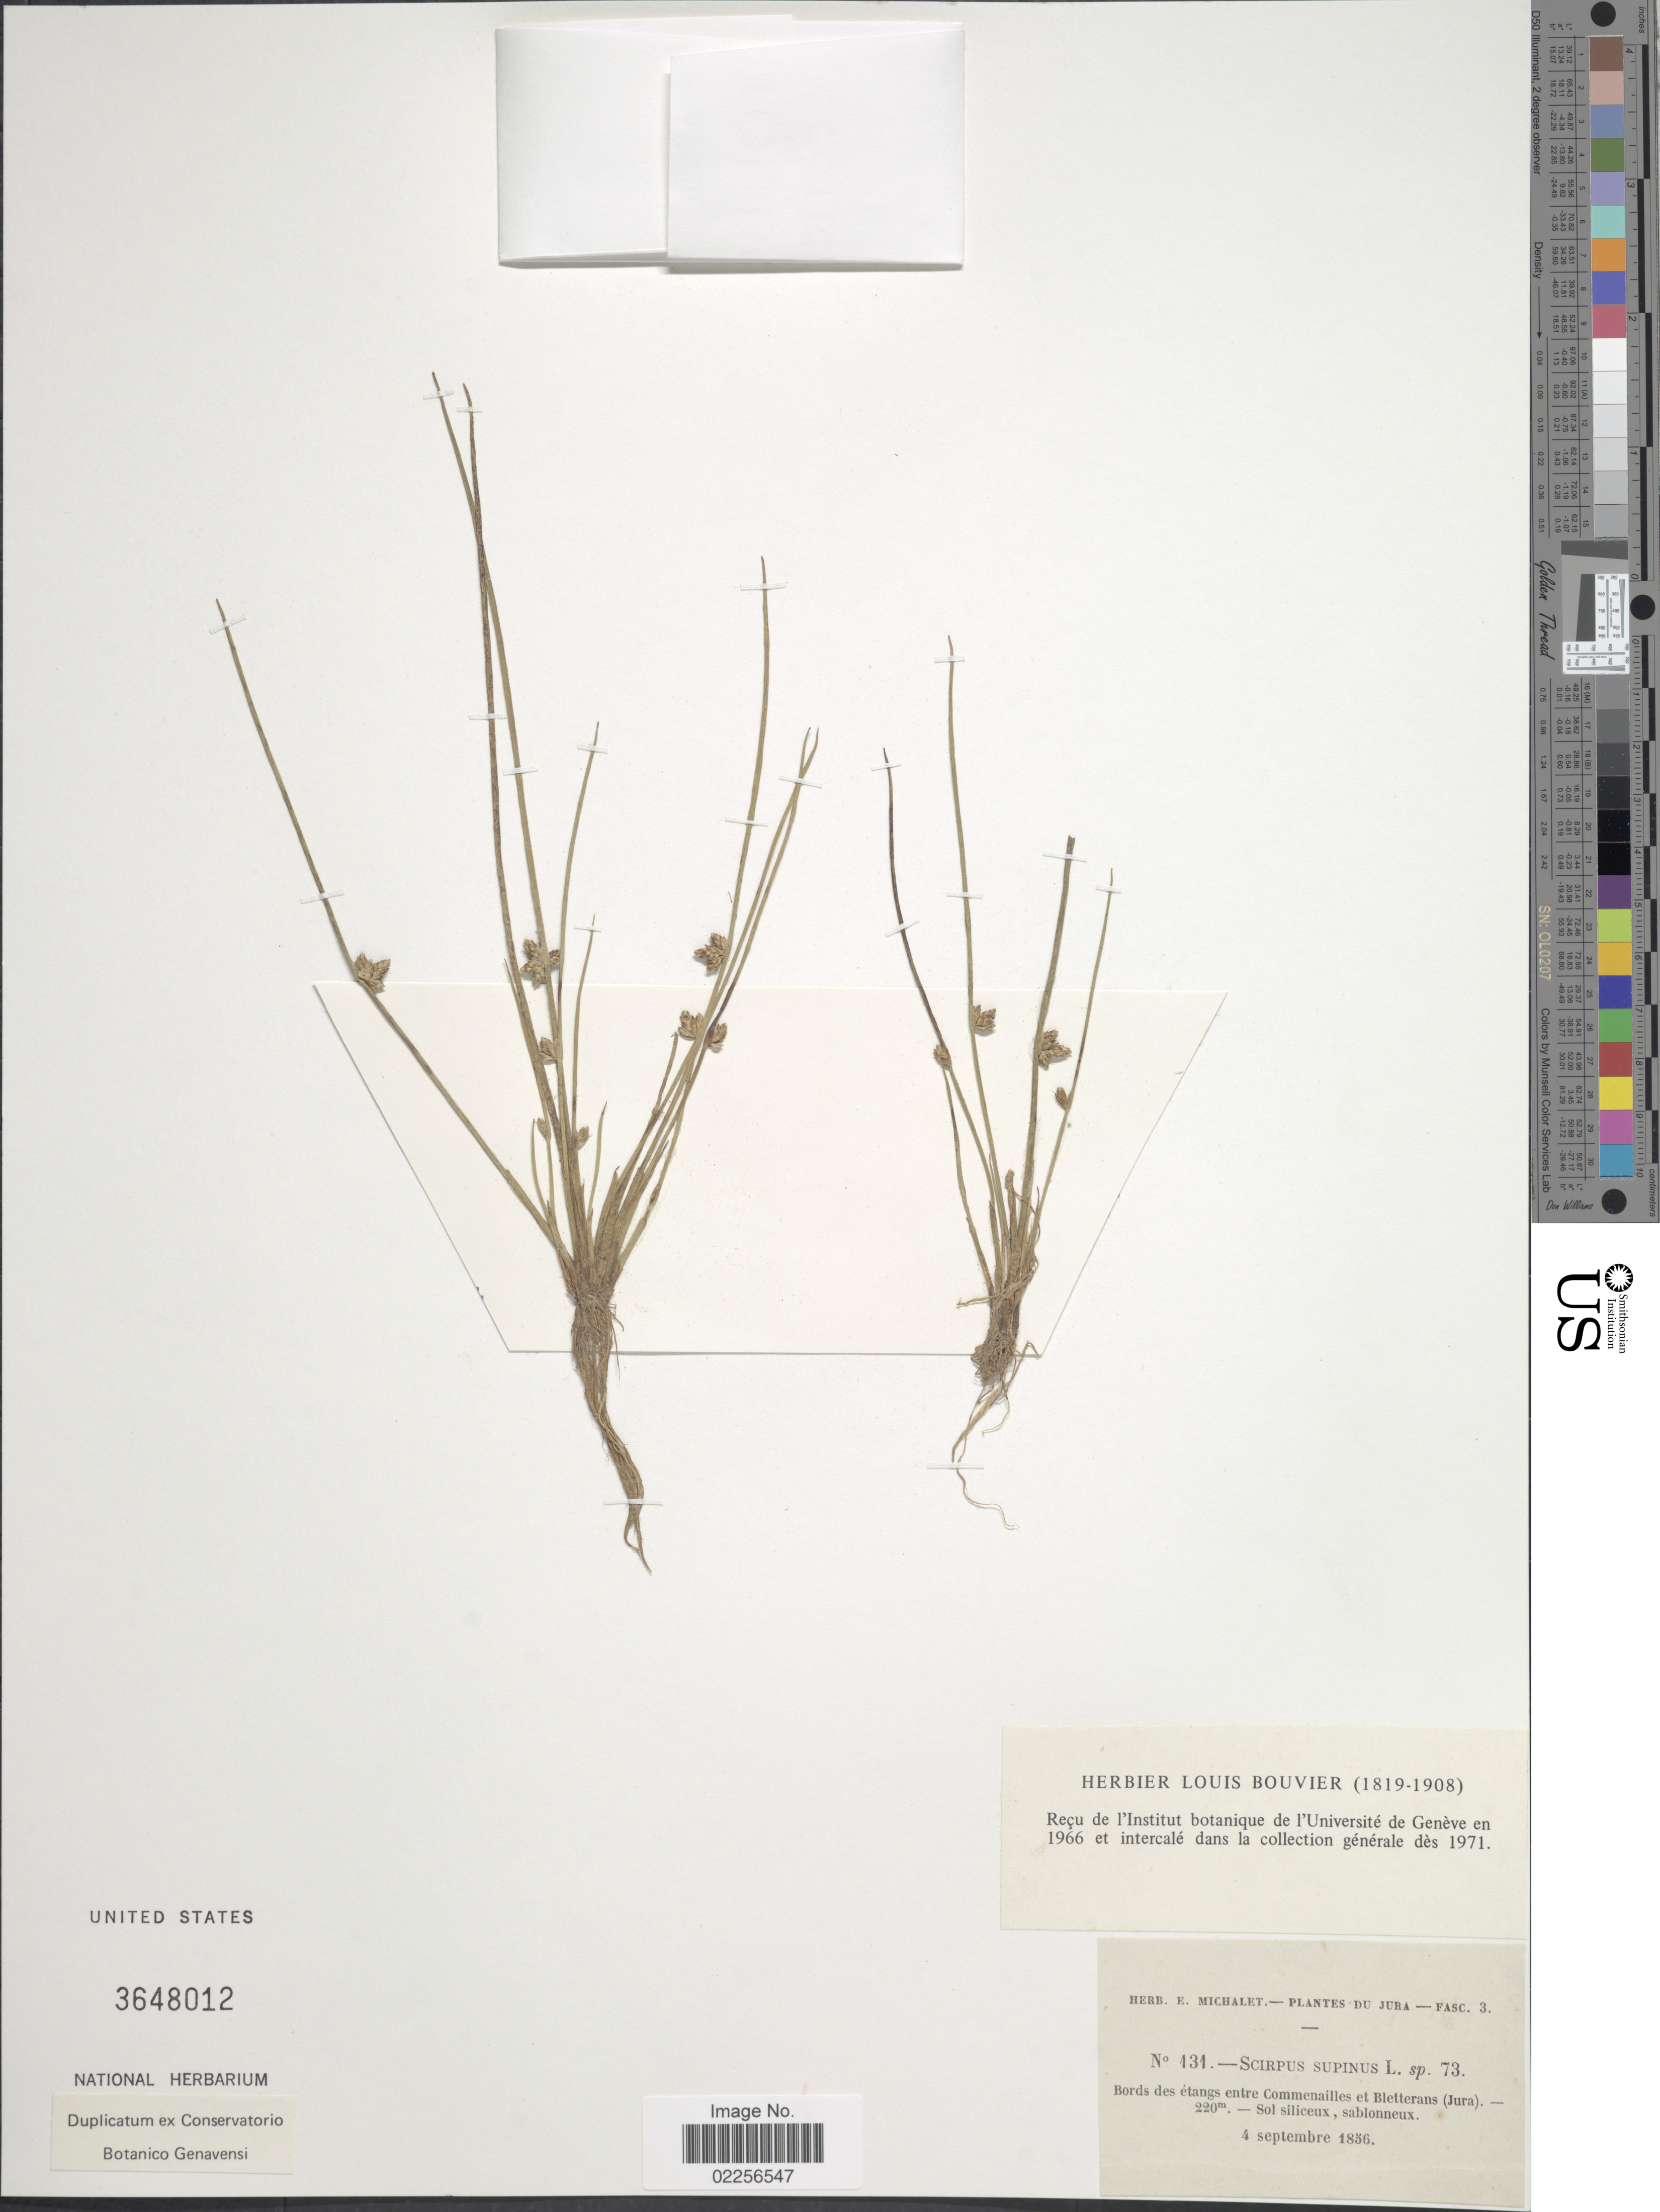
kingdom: Plantae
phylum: Tracheophyta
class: Liliopsida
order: Poales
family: Cyperaceae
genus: Schoenoplectus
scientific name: Schoenoplectus supinus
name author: (L.) Palla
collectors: Ex Herb. E. Michalet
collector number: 131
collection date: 1856-09-04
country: Switzerland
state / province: Jura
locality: Bords des etangs entre Commenailles et Bletterans (Jura)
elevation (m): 220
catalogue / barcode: US 3648012